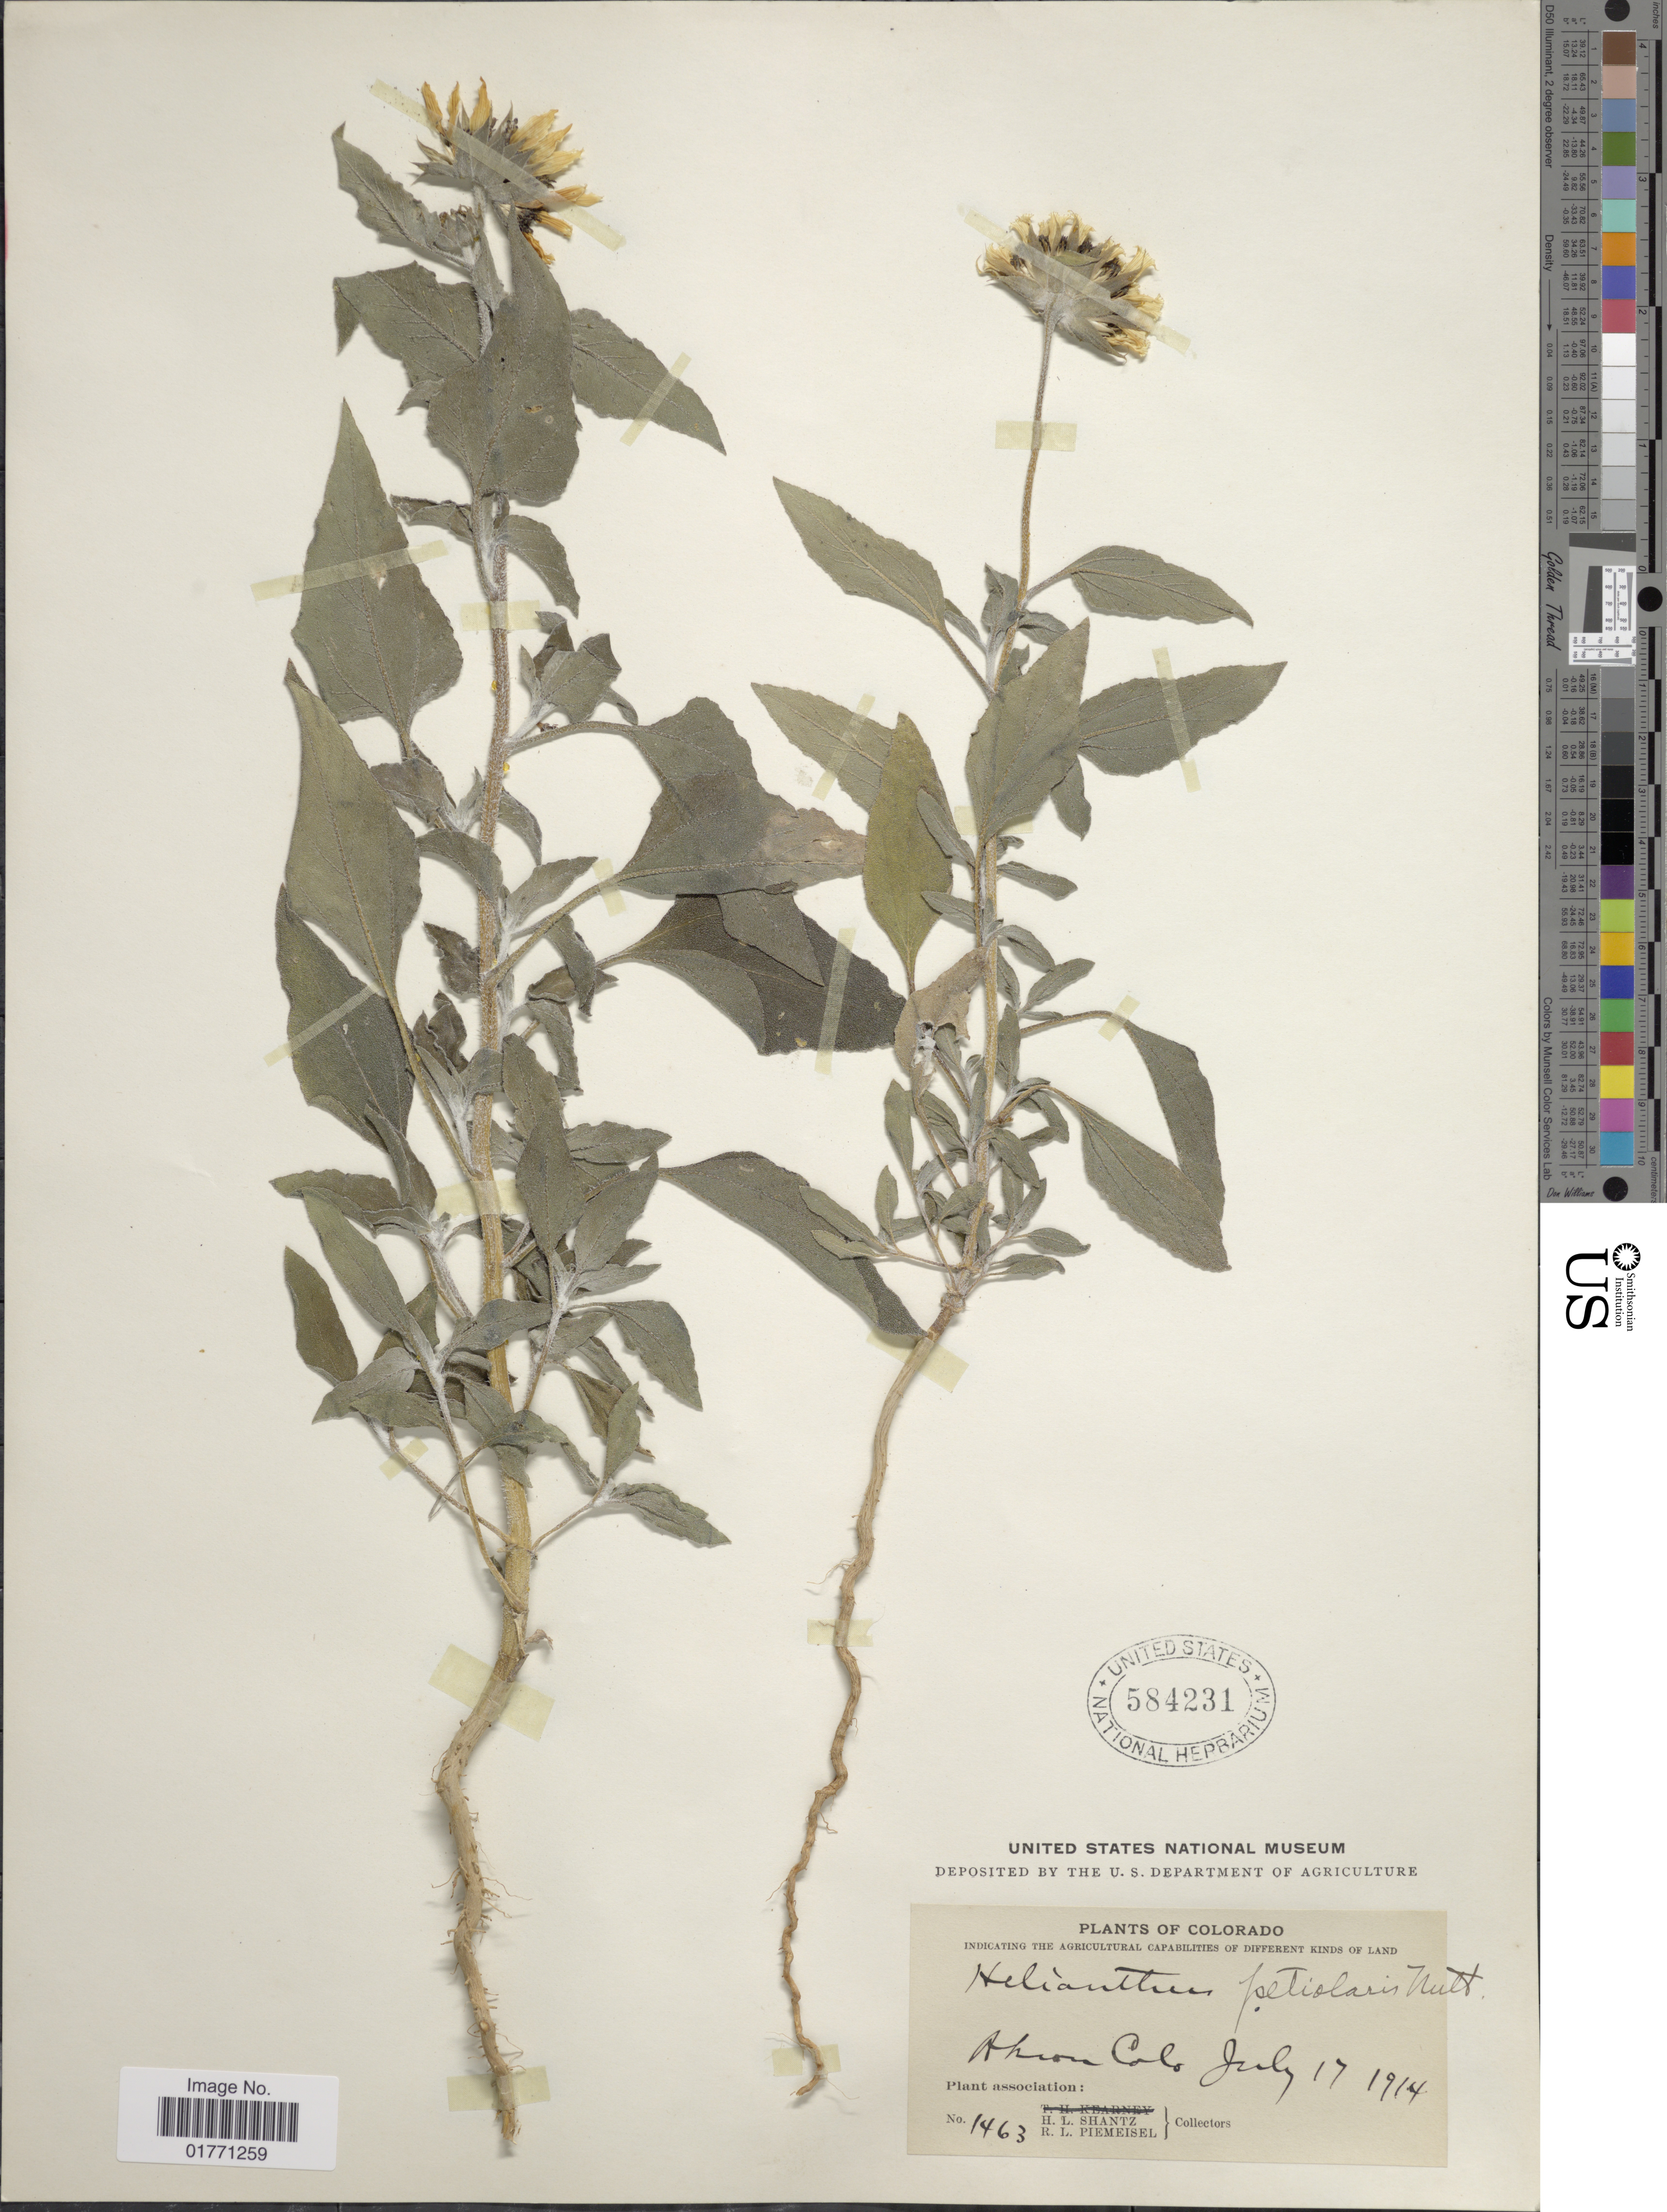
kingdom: Plantae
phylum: Tracheophyta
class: Magnoliopsida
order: Asterales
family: Asteraceae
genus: Helianthus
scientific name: Helianthus petiolaris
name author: Nutt.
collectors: H. Shantz & R. L. Piemeisel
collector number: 1463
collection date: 1914-07-17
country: United States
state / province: Colorado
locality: Ahron Colo, Plant association.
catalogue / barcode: US 584231